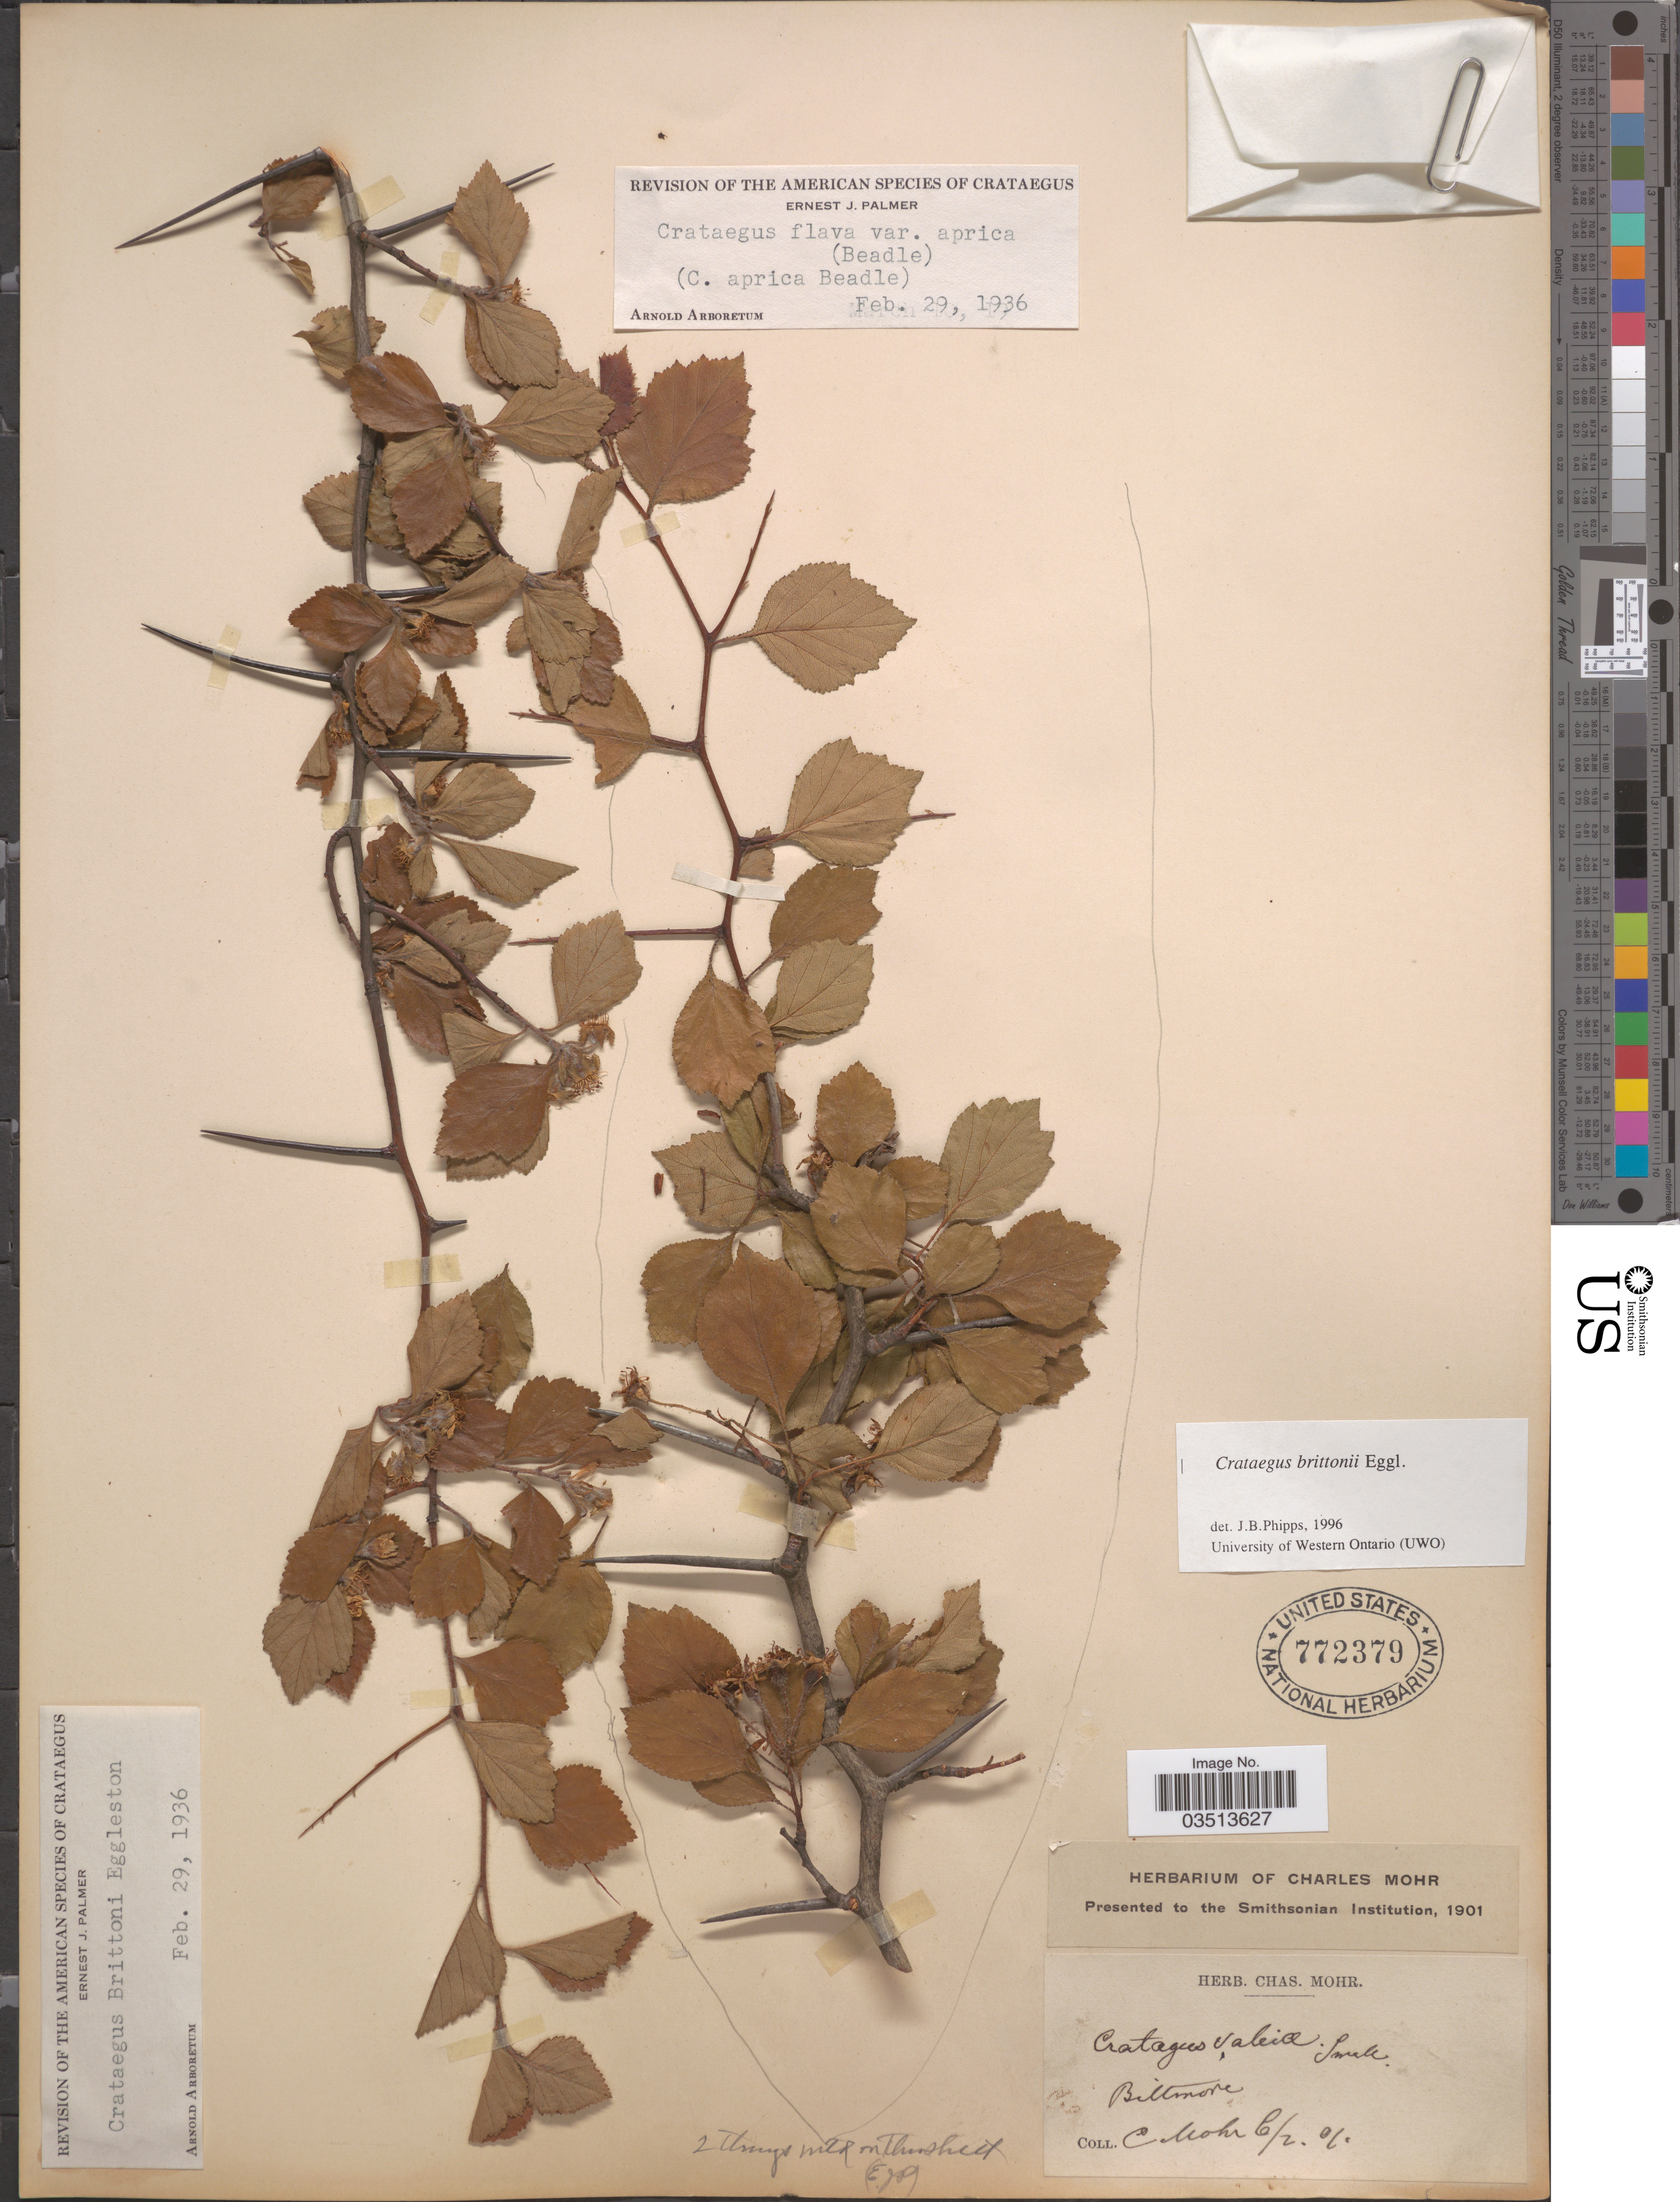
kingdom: Plantae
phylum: Tracheophyta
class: Magnoliopsida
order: Rosales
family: Rosaceae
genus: Crataegus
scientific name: Crataegus brittonii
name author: Eggl.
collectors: Mohr, C. T. (herbarium)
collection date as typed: Transcribed d/m/y: 2/6/1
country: United States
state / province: North Carolina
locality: Biltmore.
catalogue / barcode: US 772379